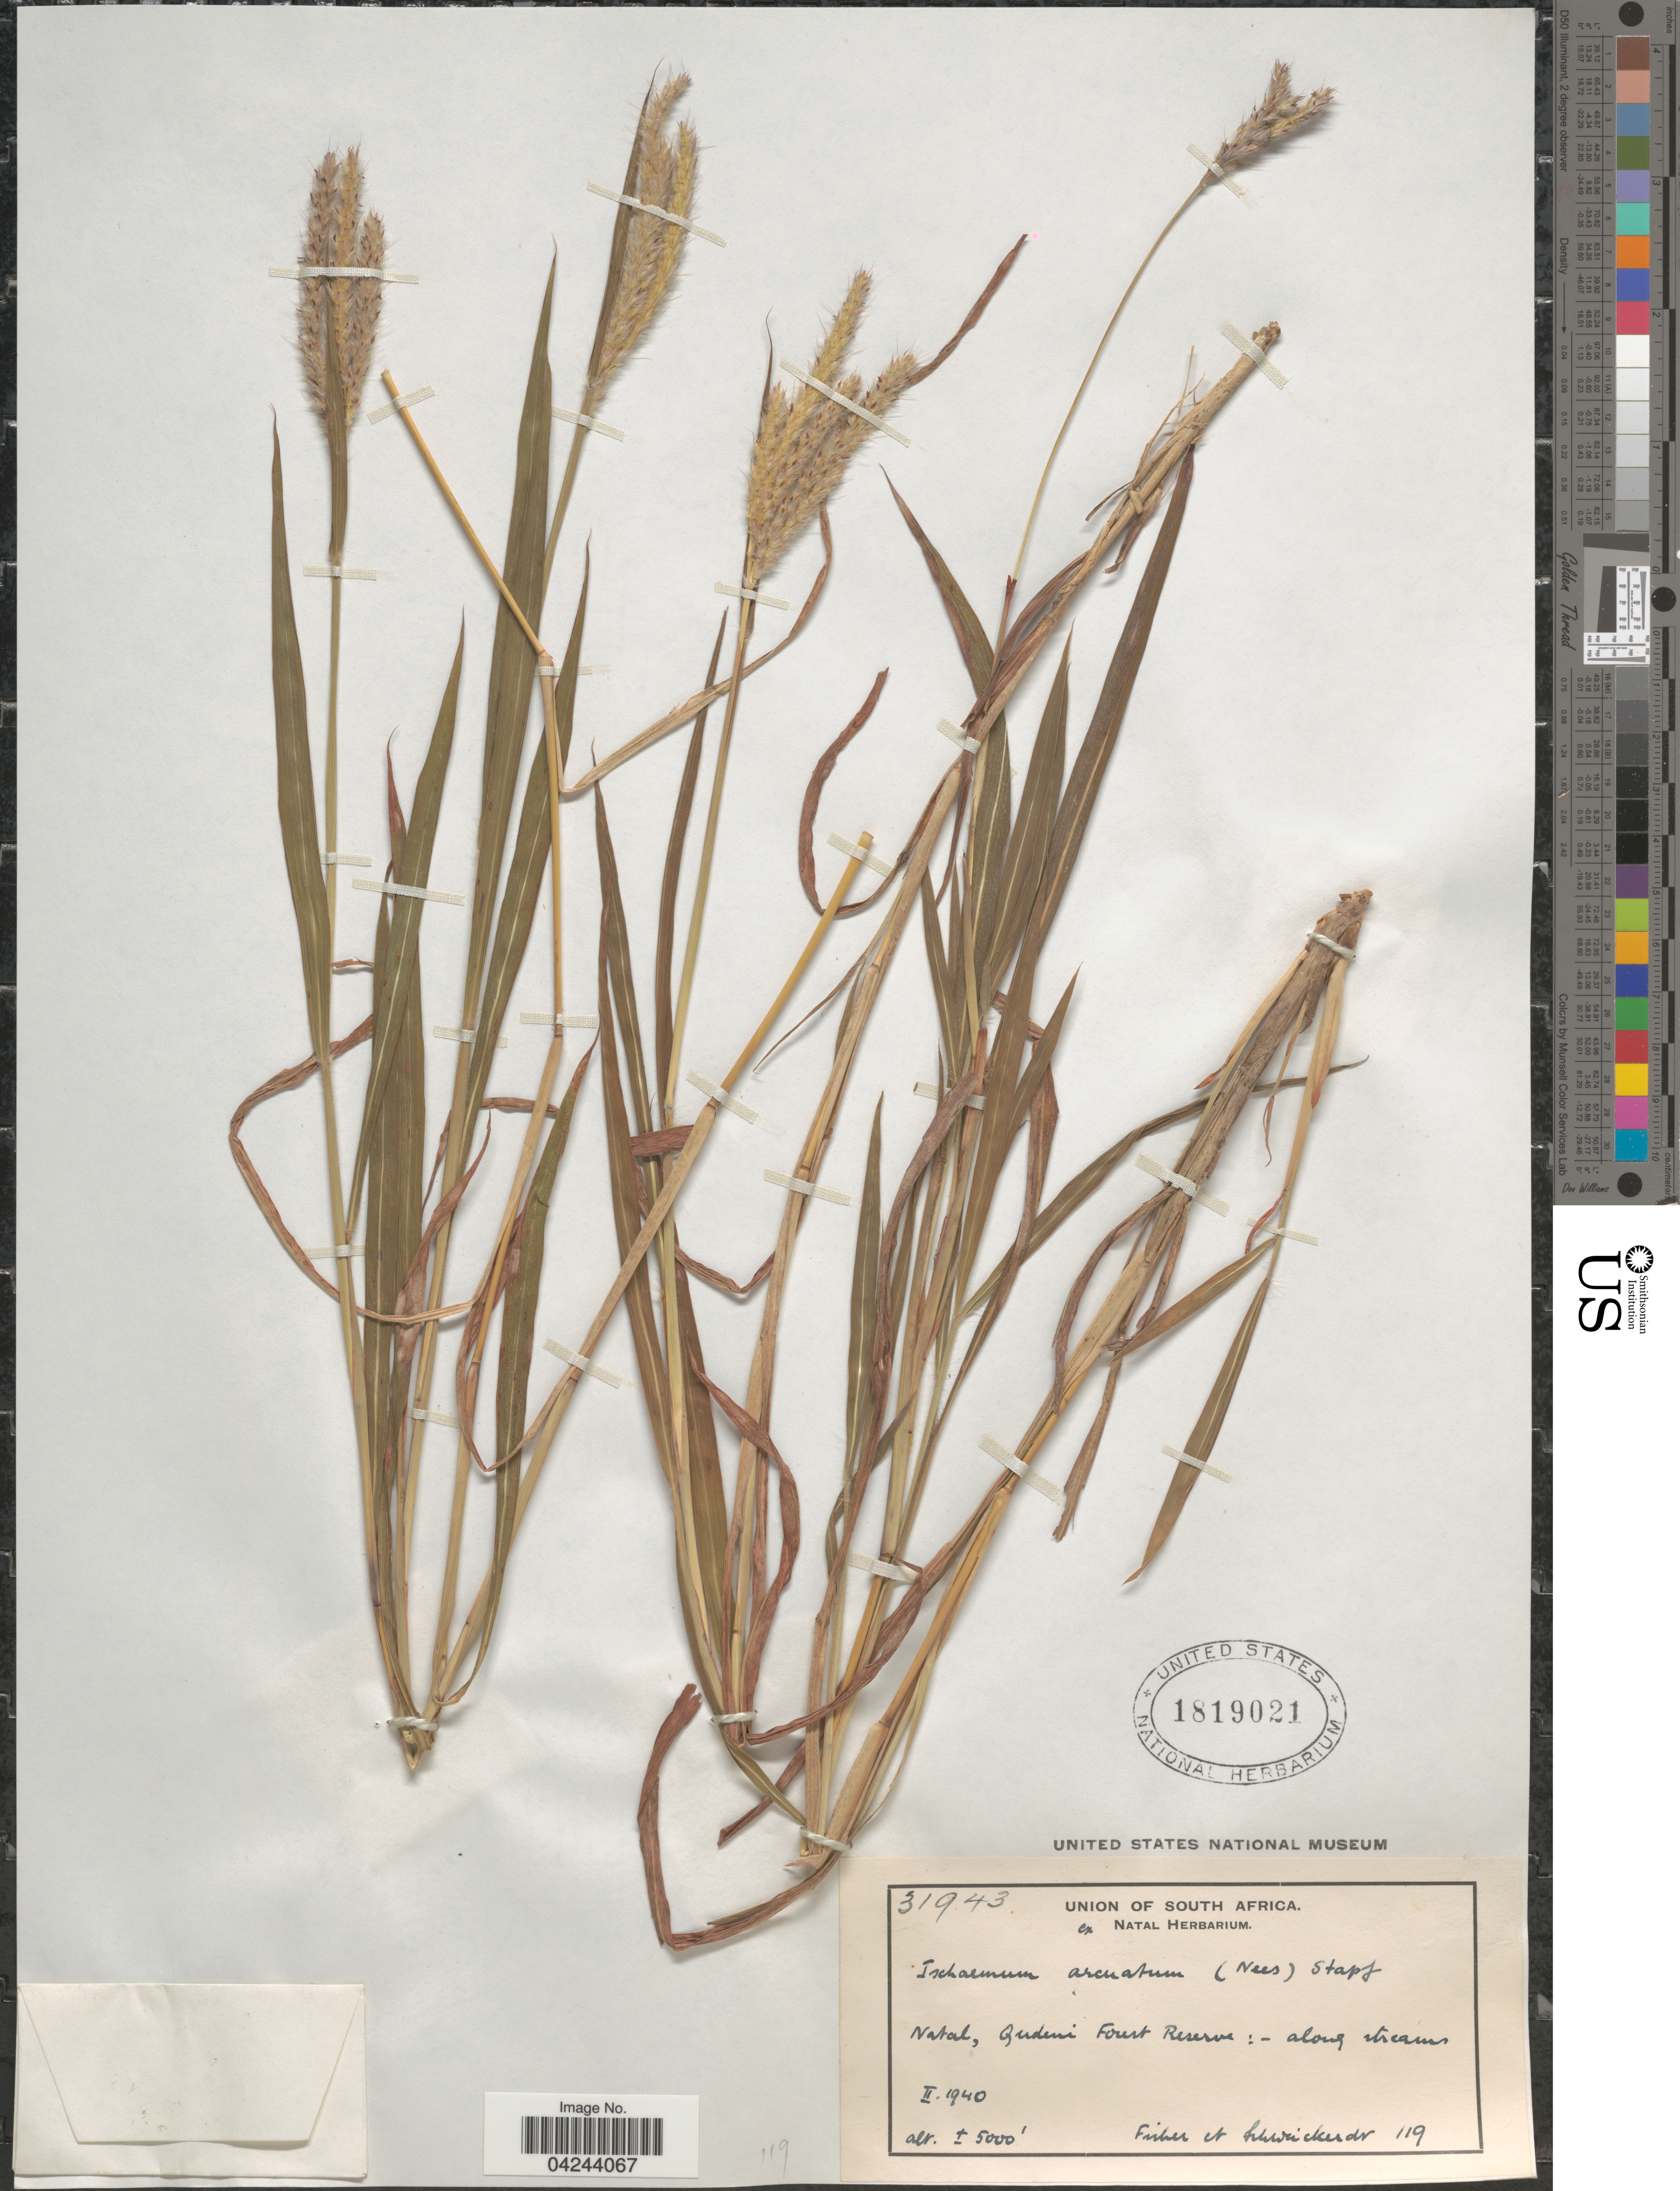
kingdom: Plantae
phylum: Tracheophyta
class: Liliopsida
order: Poales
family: Poaceae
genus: Ischaemum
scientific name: Ischaemum polystachyum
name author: J. Presl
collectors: -- Fisher & -. Schweickerdt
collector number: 119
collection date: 1940-02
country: South Africa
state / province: KwaZulu-Natal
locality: Natal, Qudeni Forest Reserve :- along streams.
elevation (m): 1524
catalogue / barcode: US 1819021